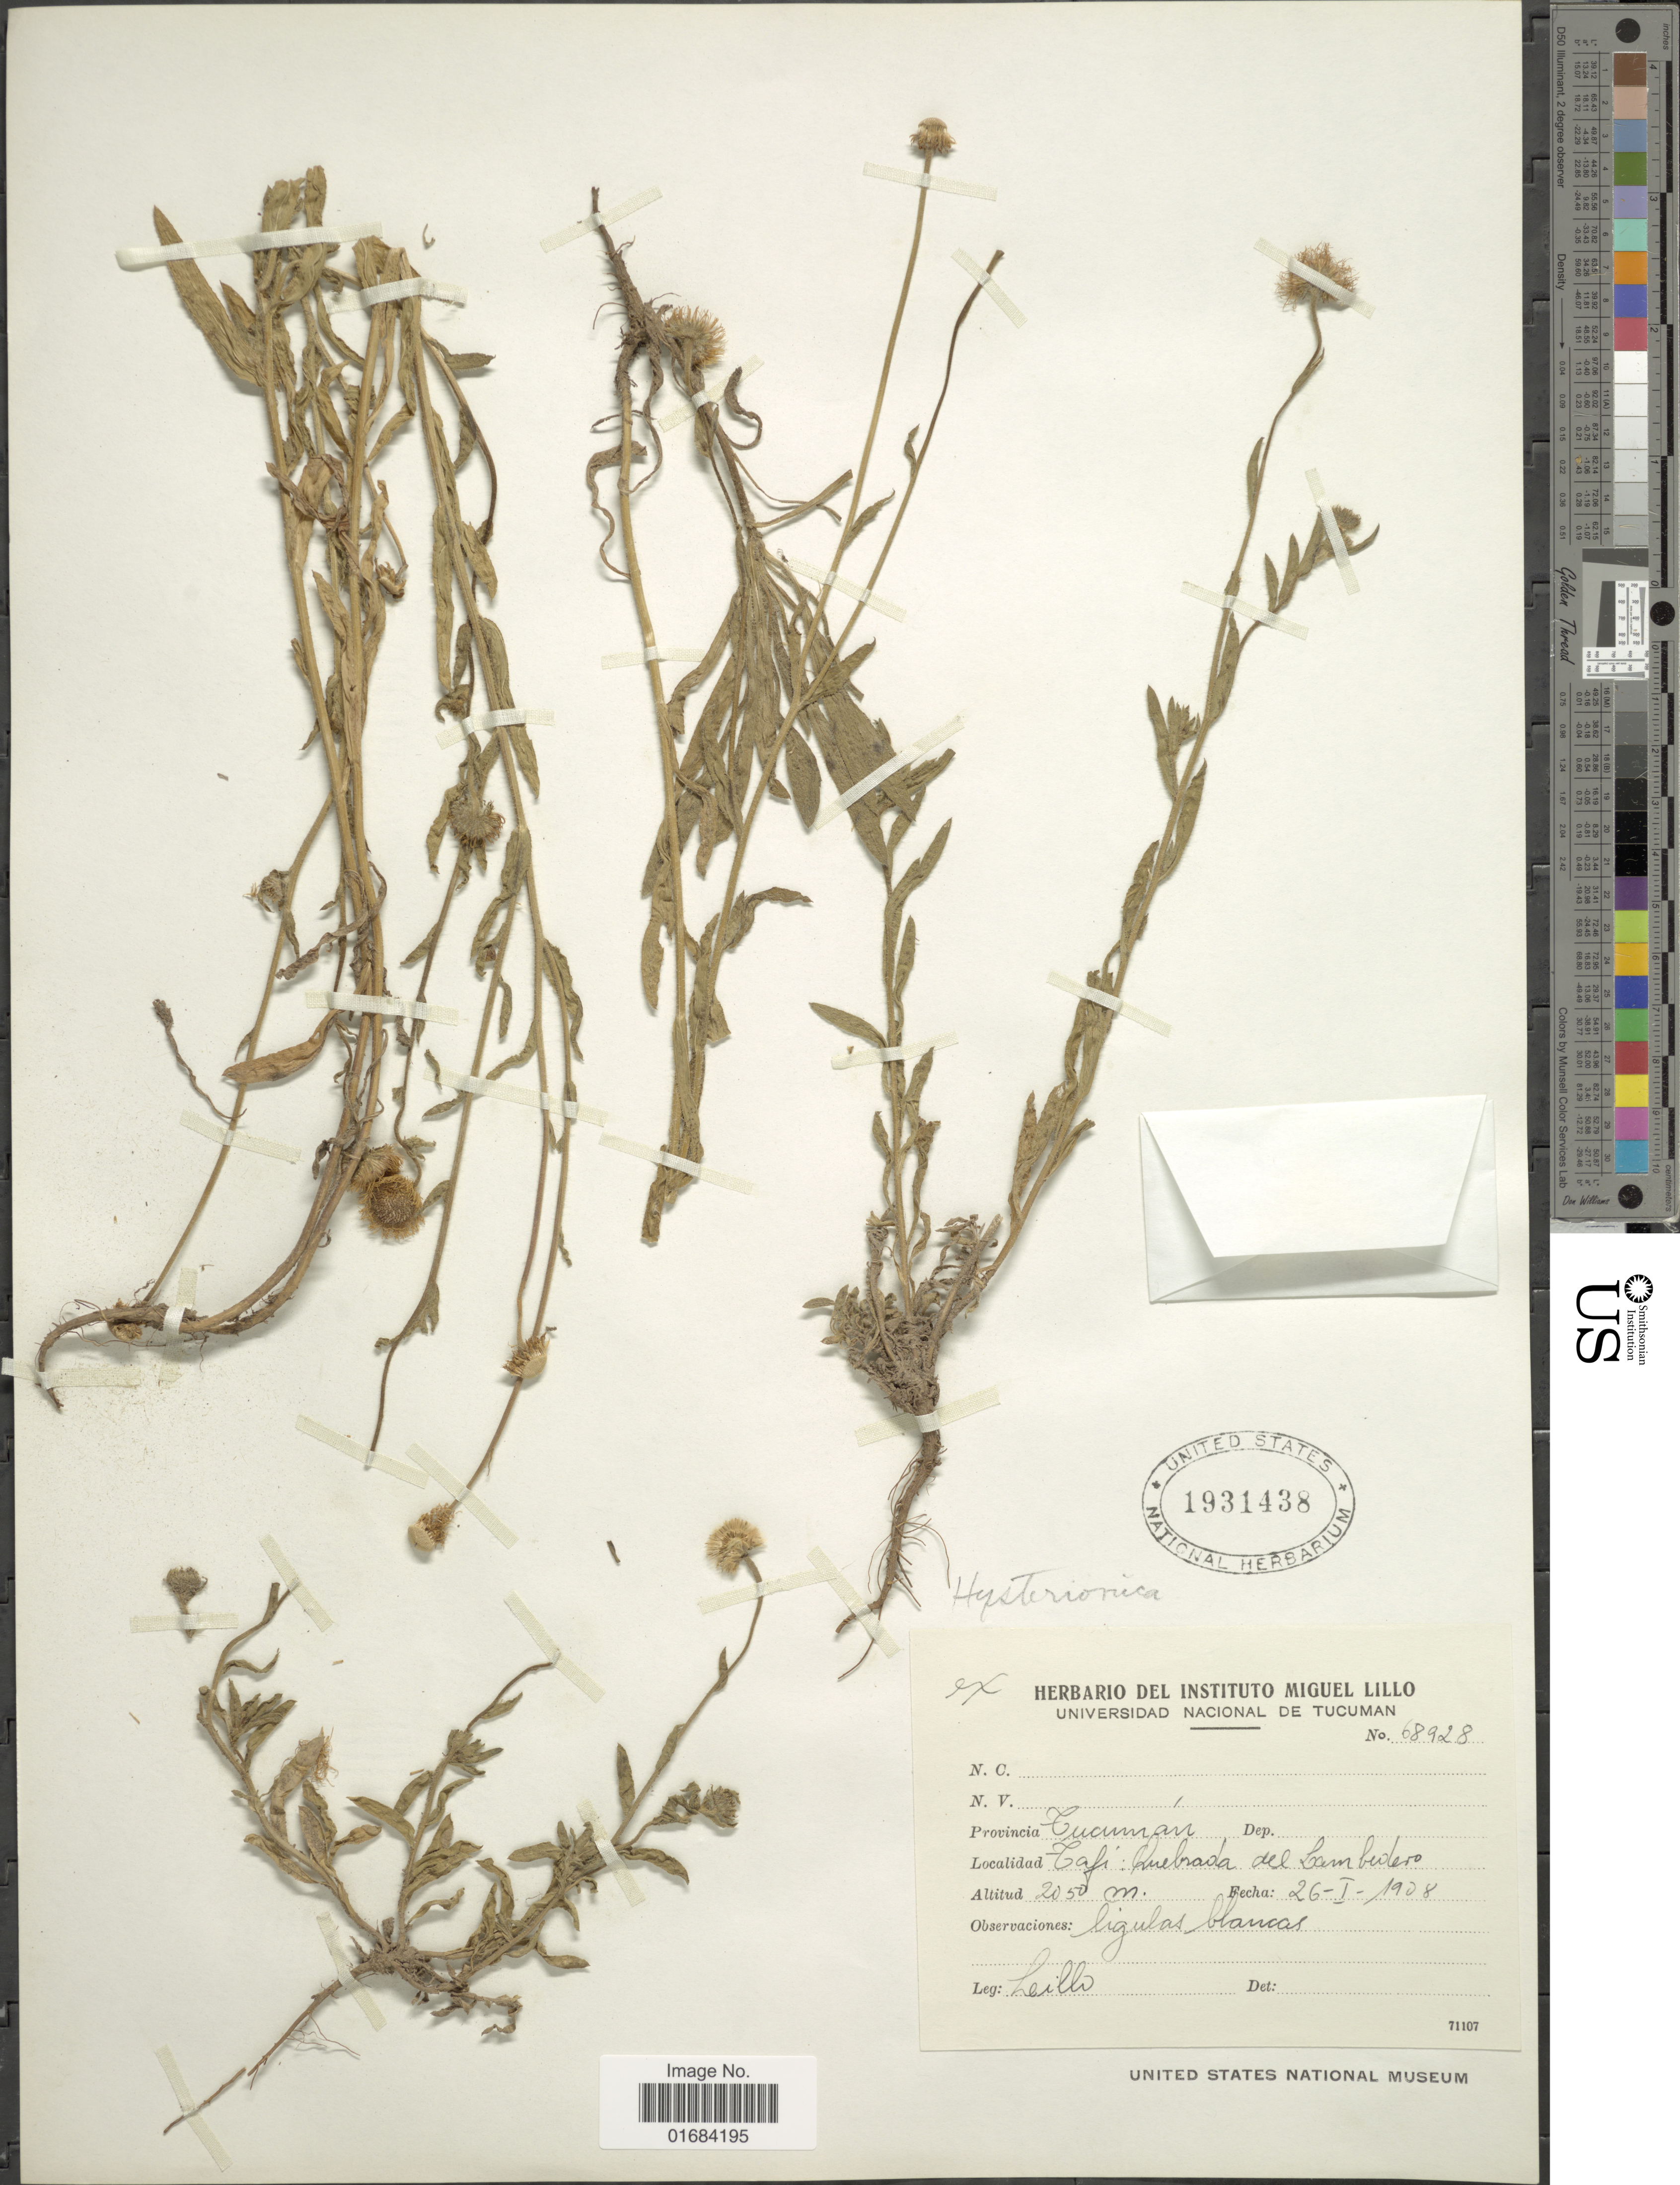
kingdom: Plantae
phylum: Tracheophyta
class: Magnoliopsida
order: Asterales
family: Asteraceae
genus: Hysterionica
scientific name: Hysterionica sp.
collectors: Leillo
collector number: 68928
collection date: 1908-01-26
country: Argentina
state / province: Tucuman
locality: Cafi: Quebrada del Lambedero.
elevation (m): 2050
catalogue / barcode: US 1931438